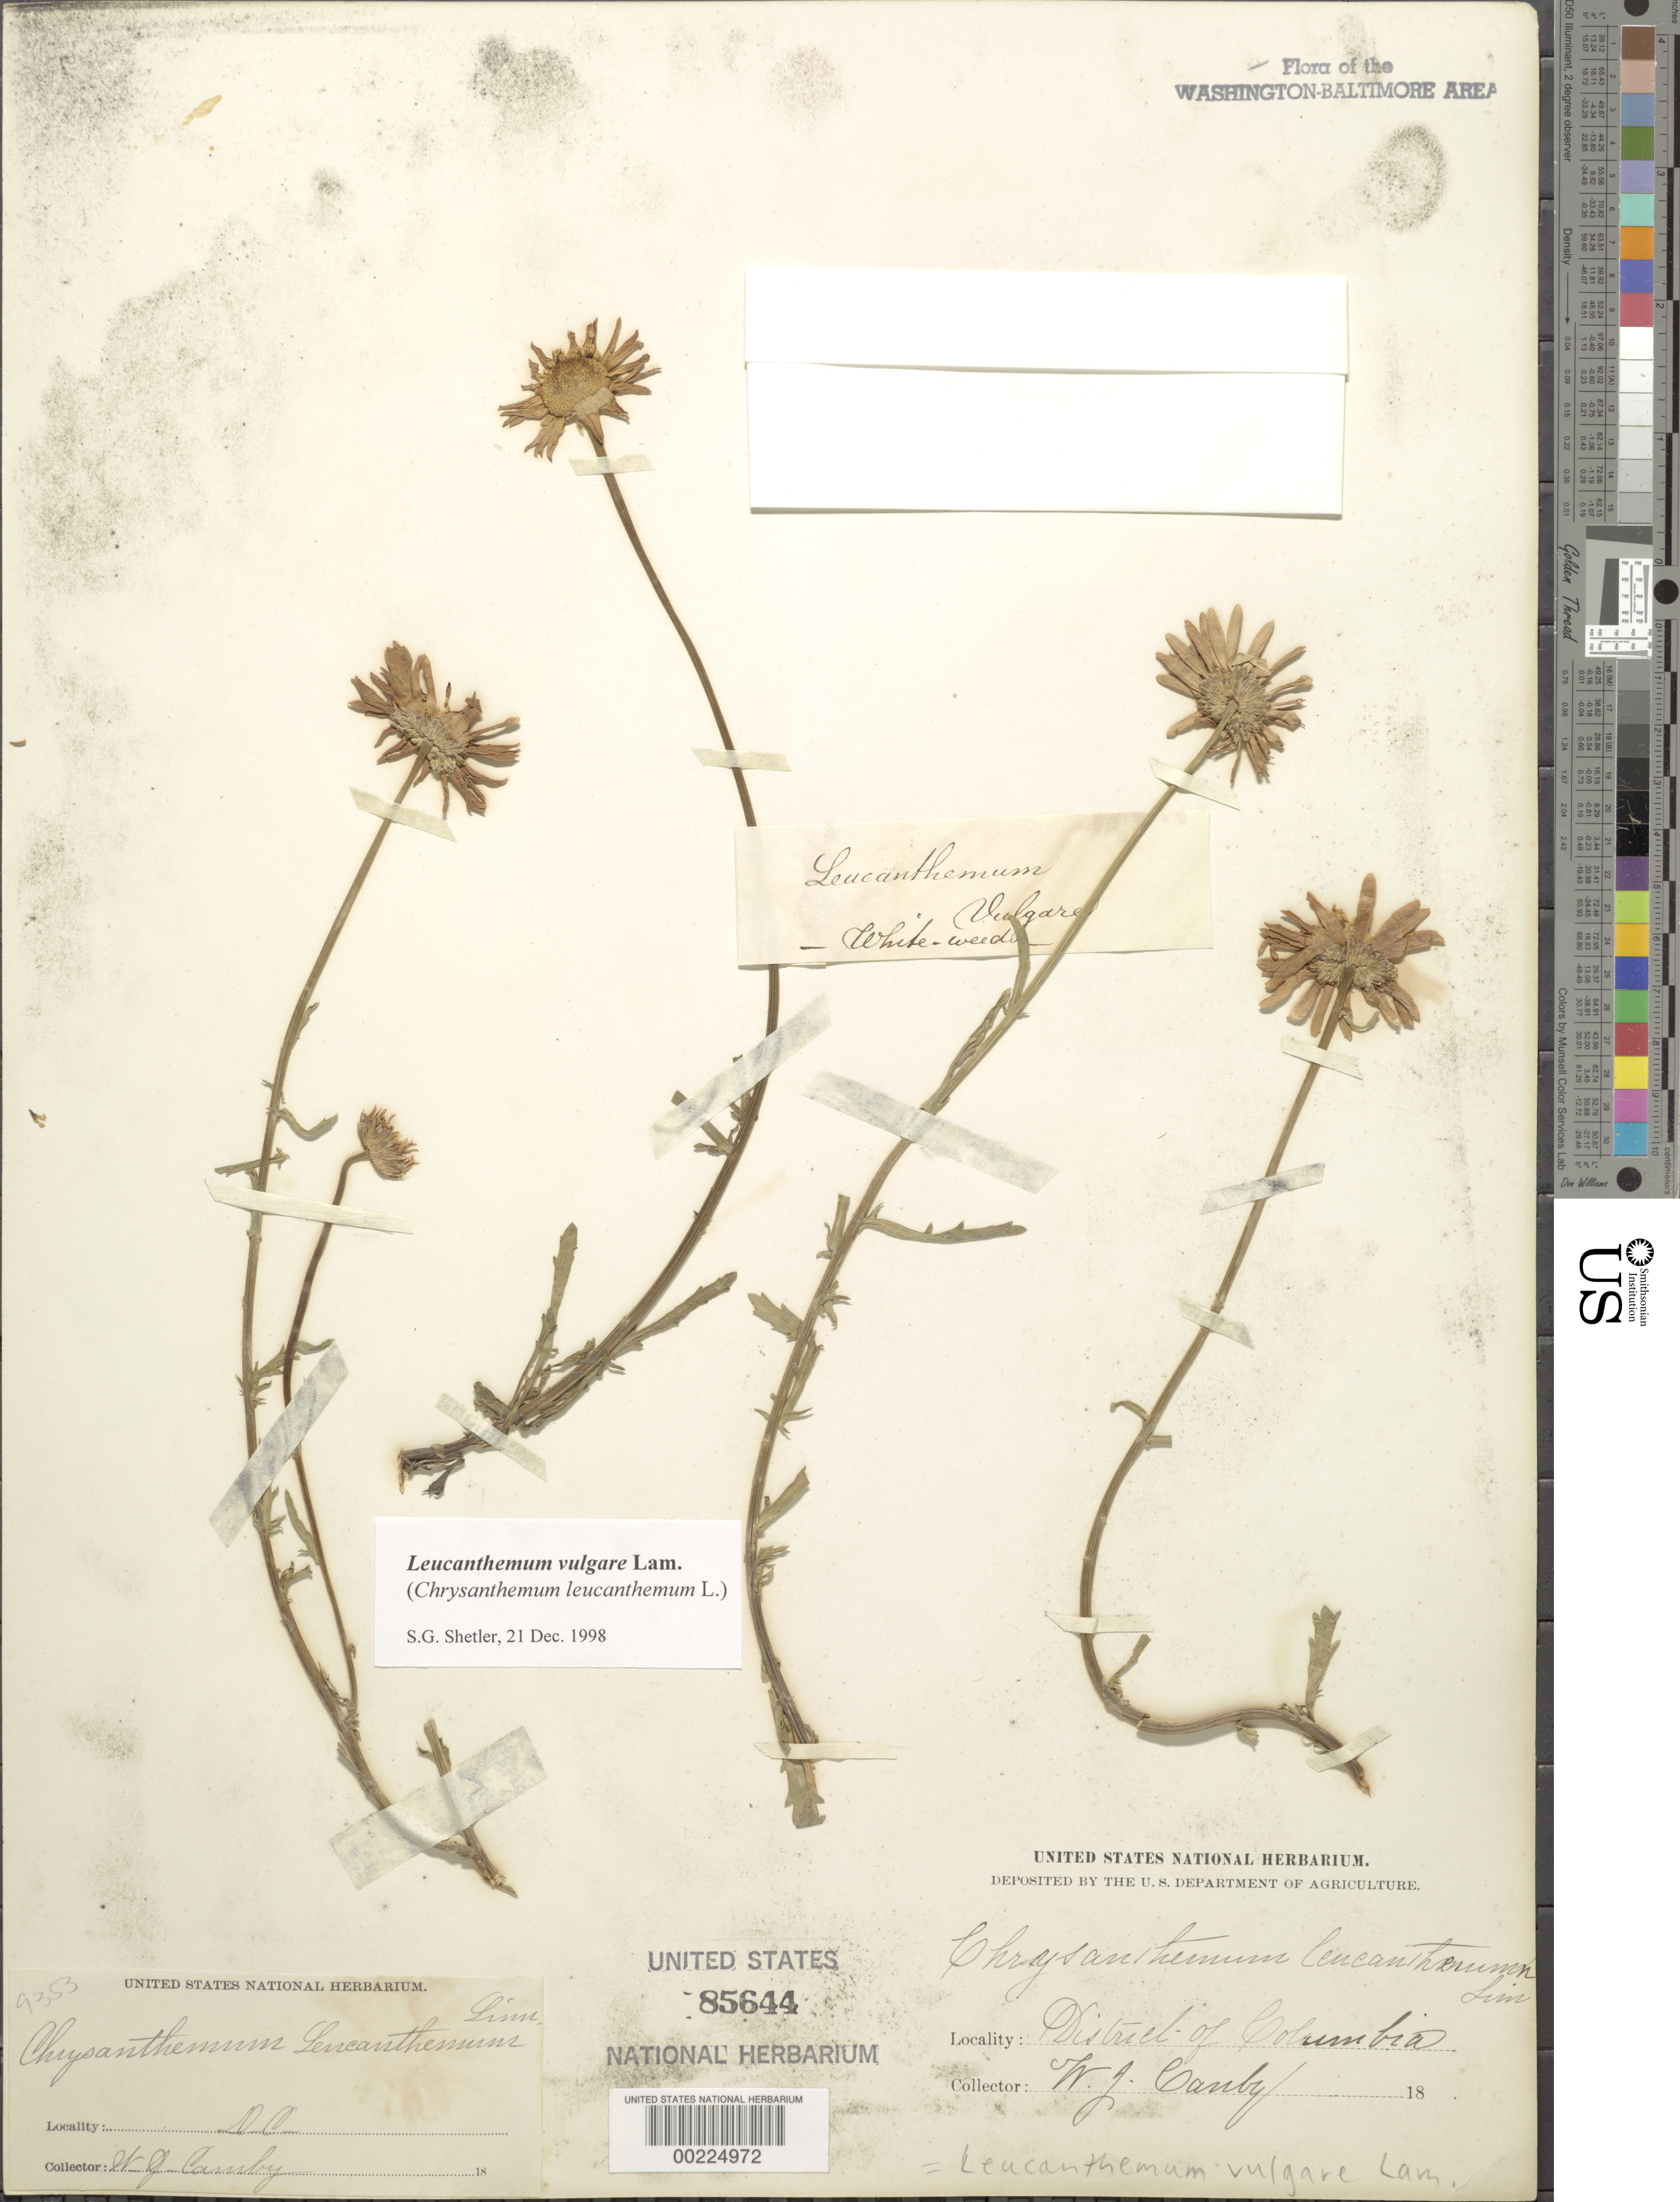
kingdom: Plantae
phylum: Tracheophyta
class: Magnoliopsida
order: Asterales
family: Asteraceae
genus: Leucanthemum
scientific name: Leucanthemum vulgare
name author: Lam.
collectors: W. Canby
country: United States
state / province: District of Columbia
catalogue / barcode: US 85644